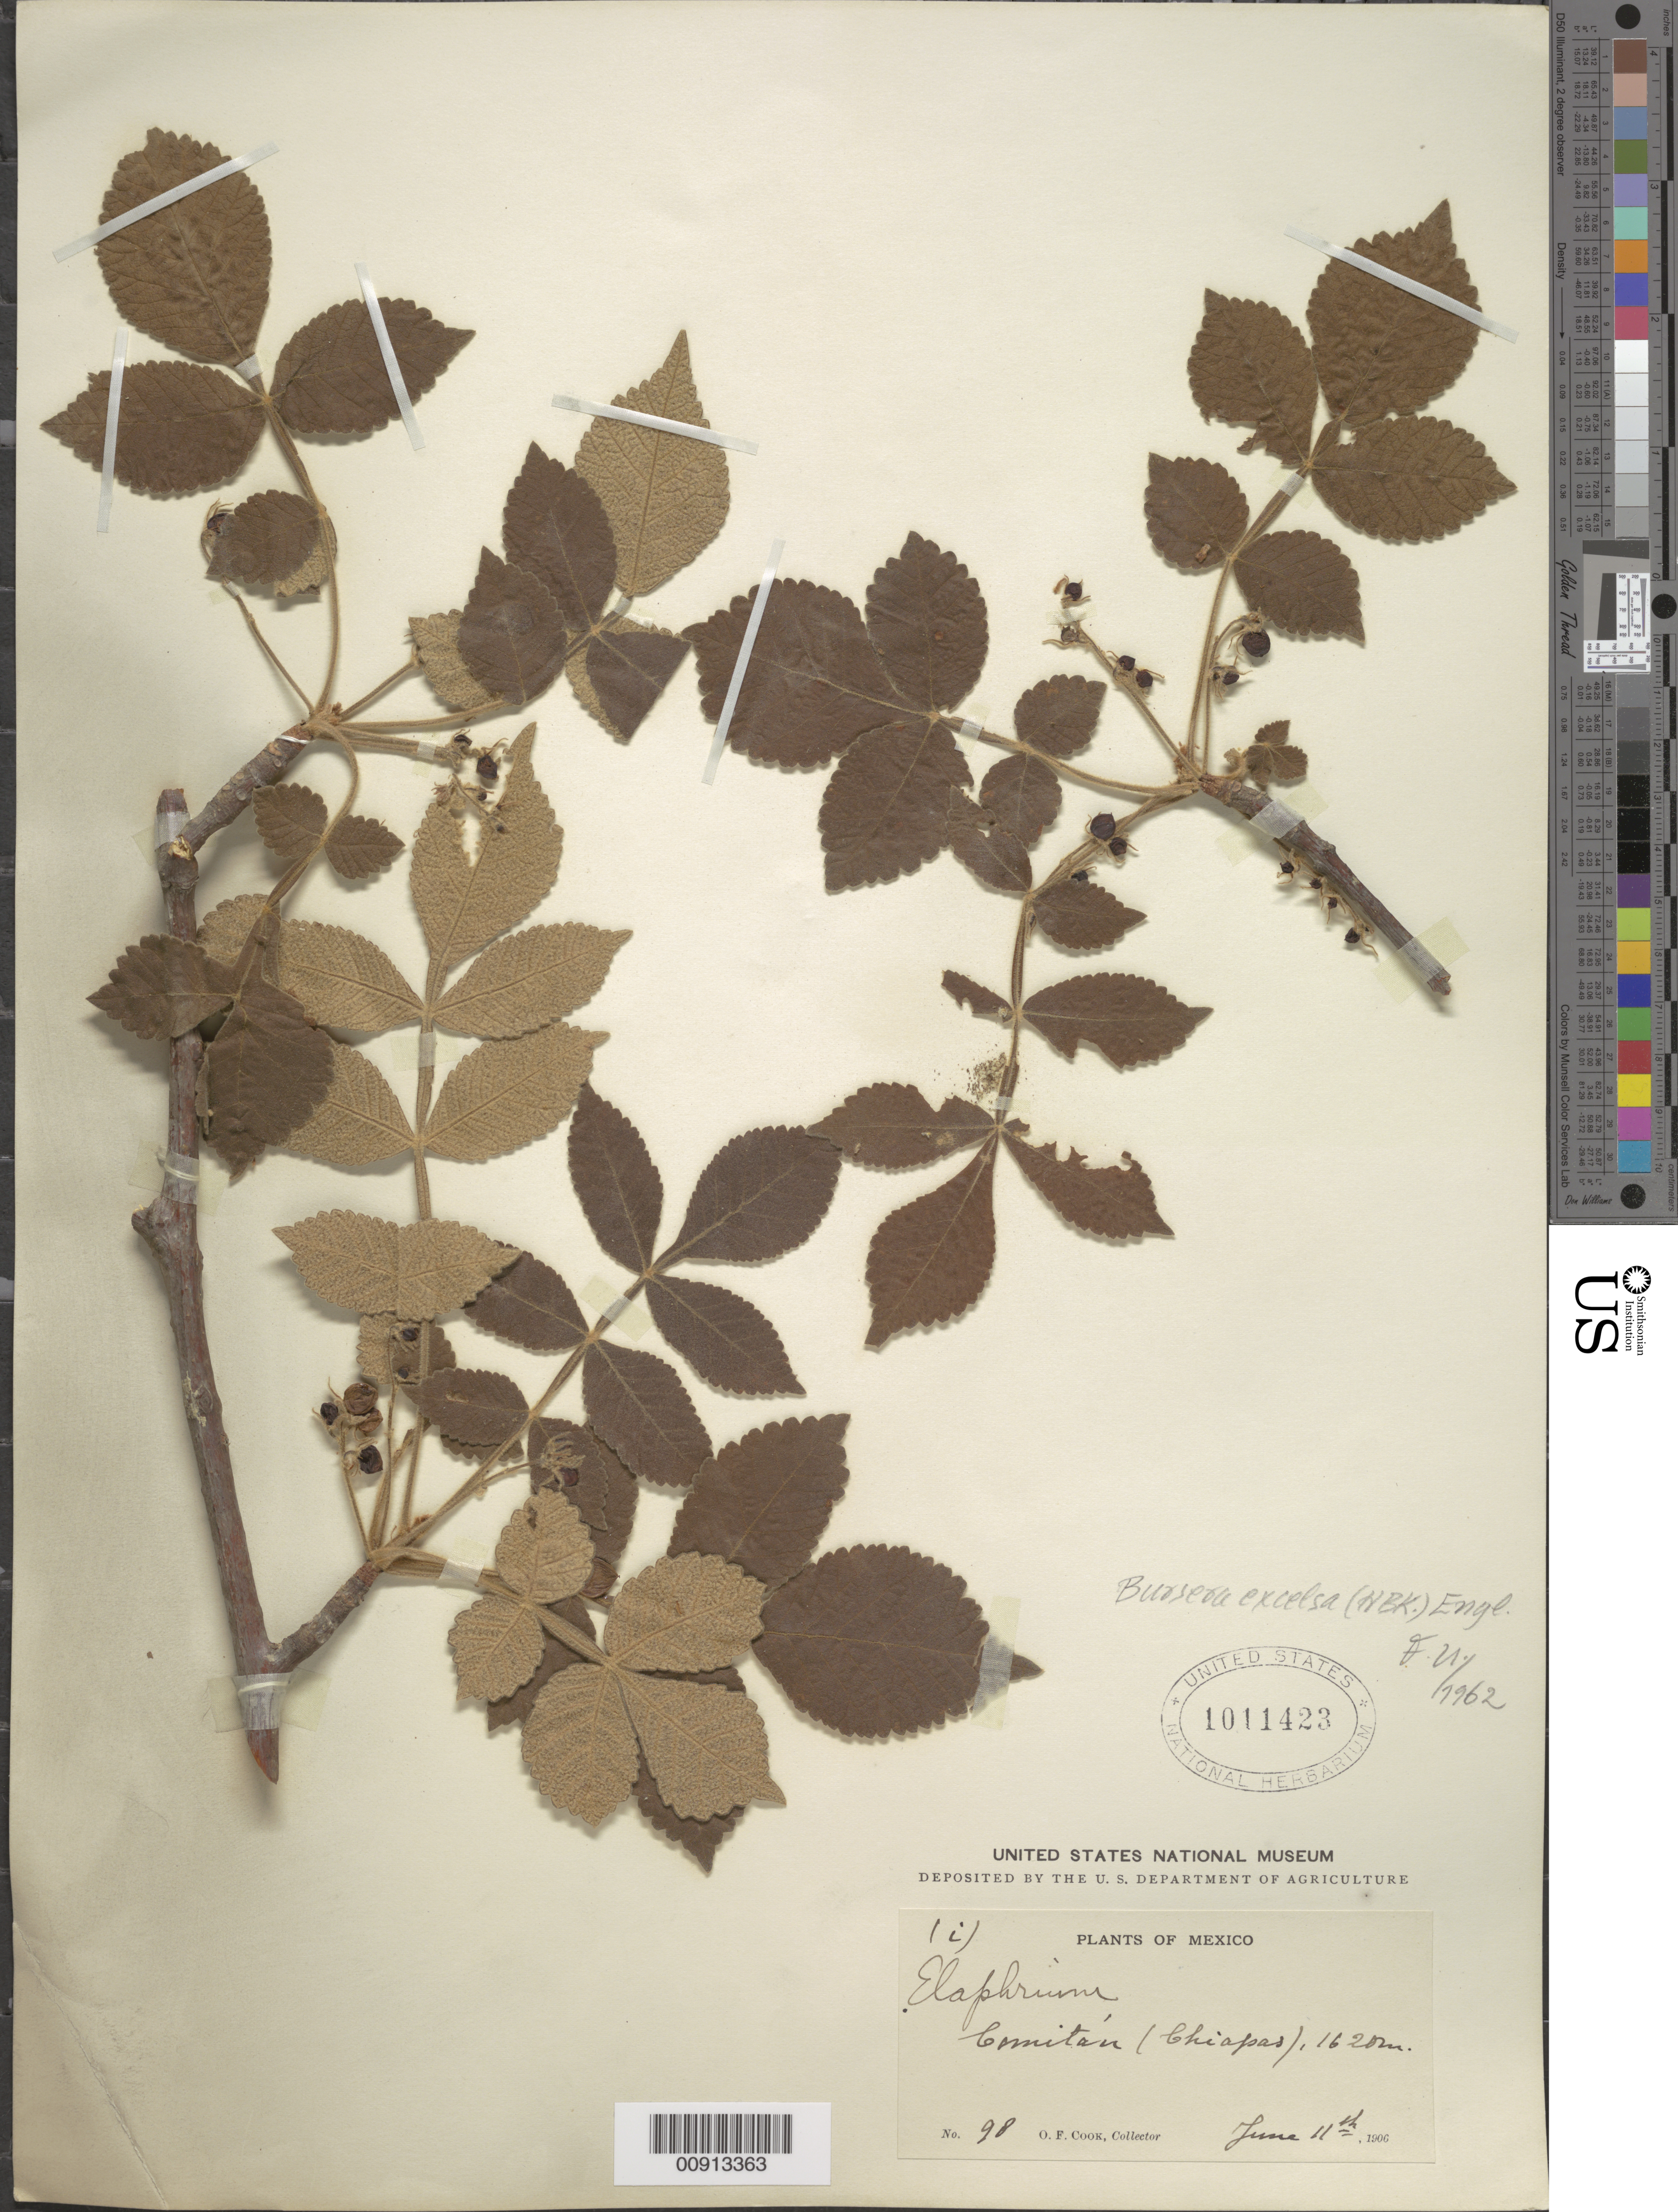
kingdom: Plantae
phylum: Tracheophyta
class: Magnoliopsida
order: Sapindales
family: Burseraceae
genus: Bursera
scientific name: Bursera excelsa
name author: (Kunth) Engl.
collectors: O. F. Cook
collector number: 98 (i)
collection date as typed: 11 Jun 1906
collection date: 1906-06-11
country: Mexico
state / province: Chiapas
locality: Comitán (Chiapas).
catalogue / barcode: US 1011423